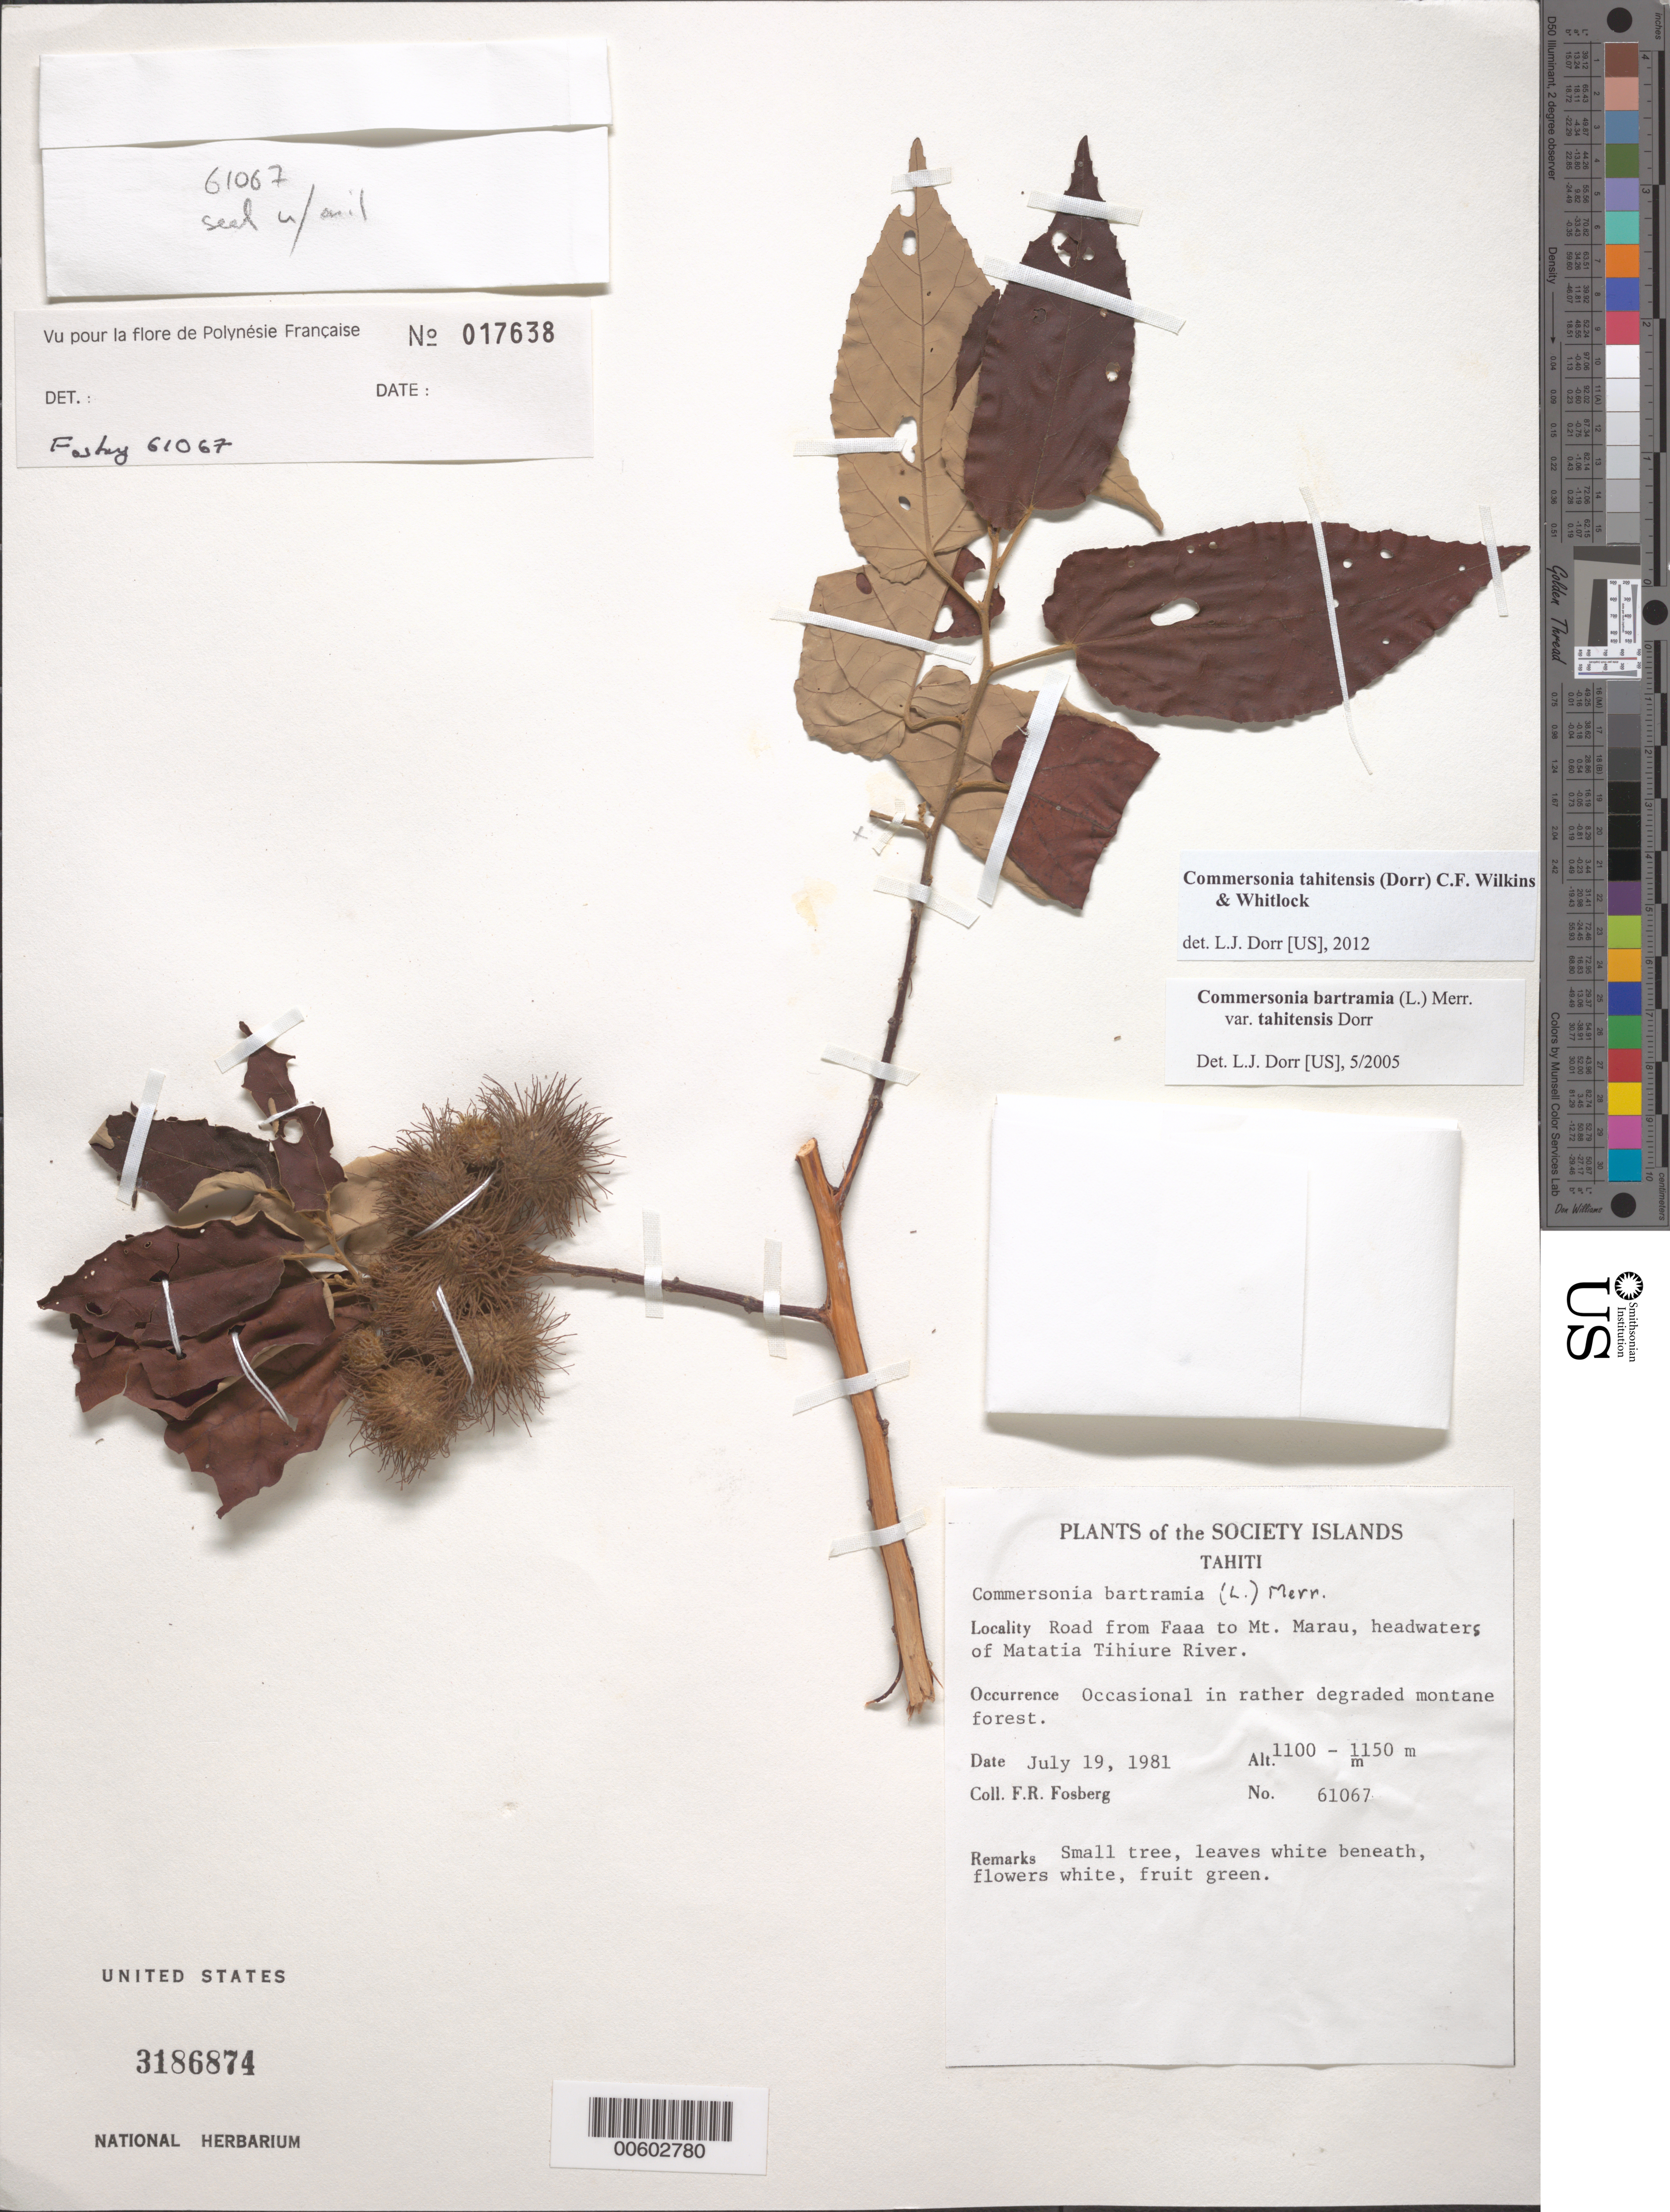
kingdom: Plantae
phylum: Tracheophyta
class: Magnoliopsida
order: Malvales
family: Malvaceae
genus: Commersonia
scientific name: Commersonia tahitensis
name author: (Dorr) C.F. Wilkins & Whitlock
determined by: Dorr, L. J., (BOT), Smithsonian Institution - National Museum of Natural History (UNITED STATES)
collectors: F. R. Fosberg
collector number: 61067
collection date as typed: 19 Jul 1981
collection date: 1981-07-19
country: French Polynesia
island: Tahiti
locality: Society Is. Road from Faaa to Mt. Marau, headwaters of Matatia Tihiure River [Society Is.]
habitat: Occasional in rather dergaded montane forest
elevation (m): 1100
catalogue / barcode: US 3186874